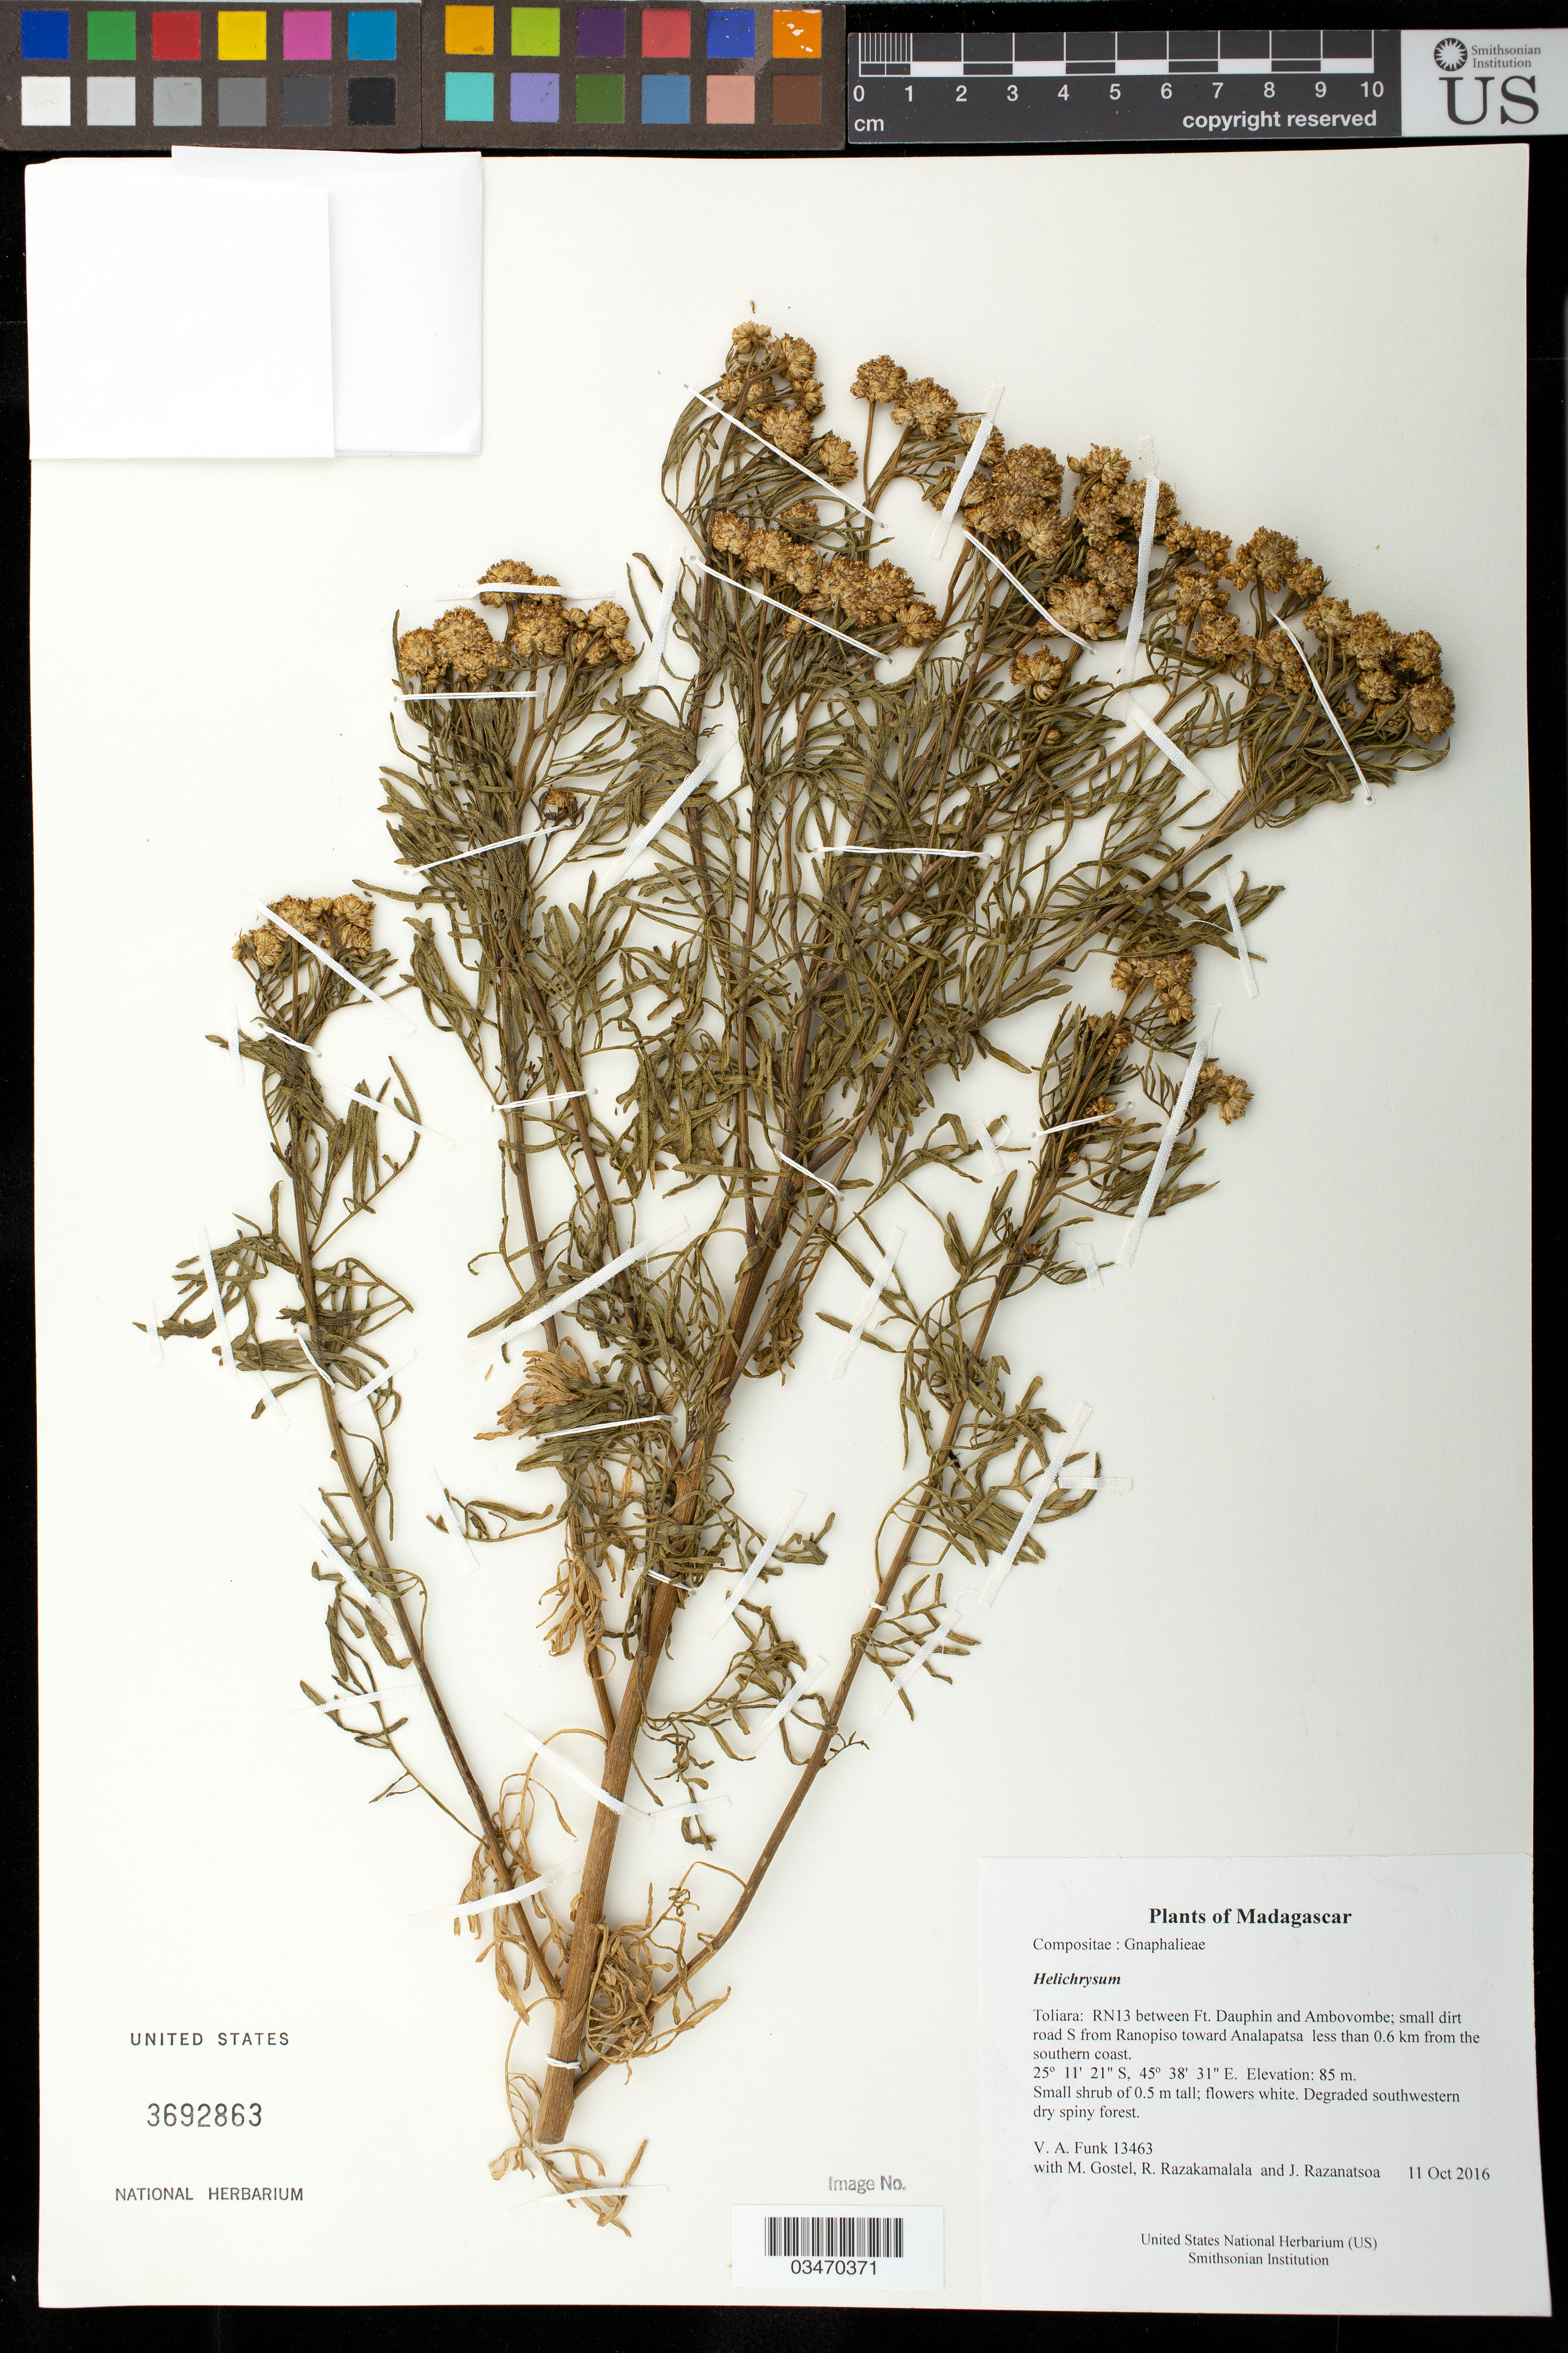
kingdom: Plantae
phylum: Tracheophyta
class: Magnoliopsida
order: Asterales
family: Asteraceae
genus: Helichrysum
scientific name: Helichrysum sp.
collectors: M. R. Gostel, R. Razakamalala & J. Razanatsoa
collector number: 13463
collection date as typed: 11 Oct 2016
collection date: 2016-10-11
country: Madagascar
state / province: Androy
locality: RN13 between Ft. Dauphin and Ambovombe; small dirt road S from Ranopiso toward Analapatsa less than 0.6 km from the southern coast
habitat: Degraded southwestern dry spiny forest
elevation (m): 85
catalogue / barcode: US 3692863